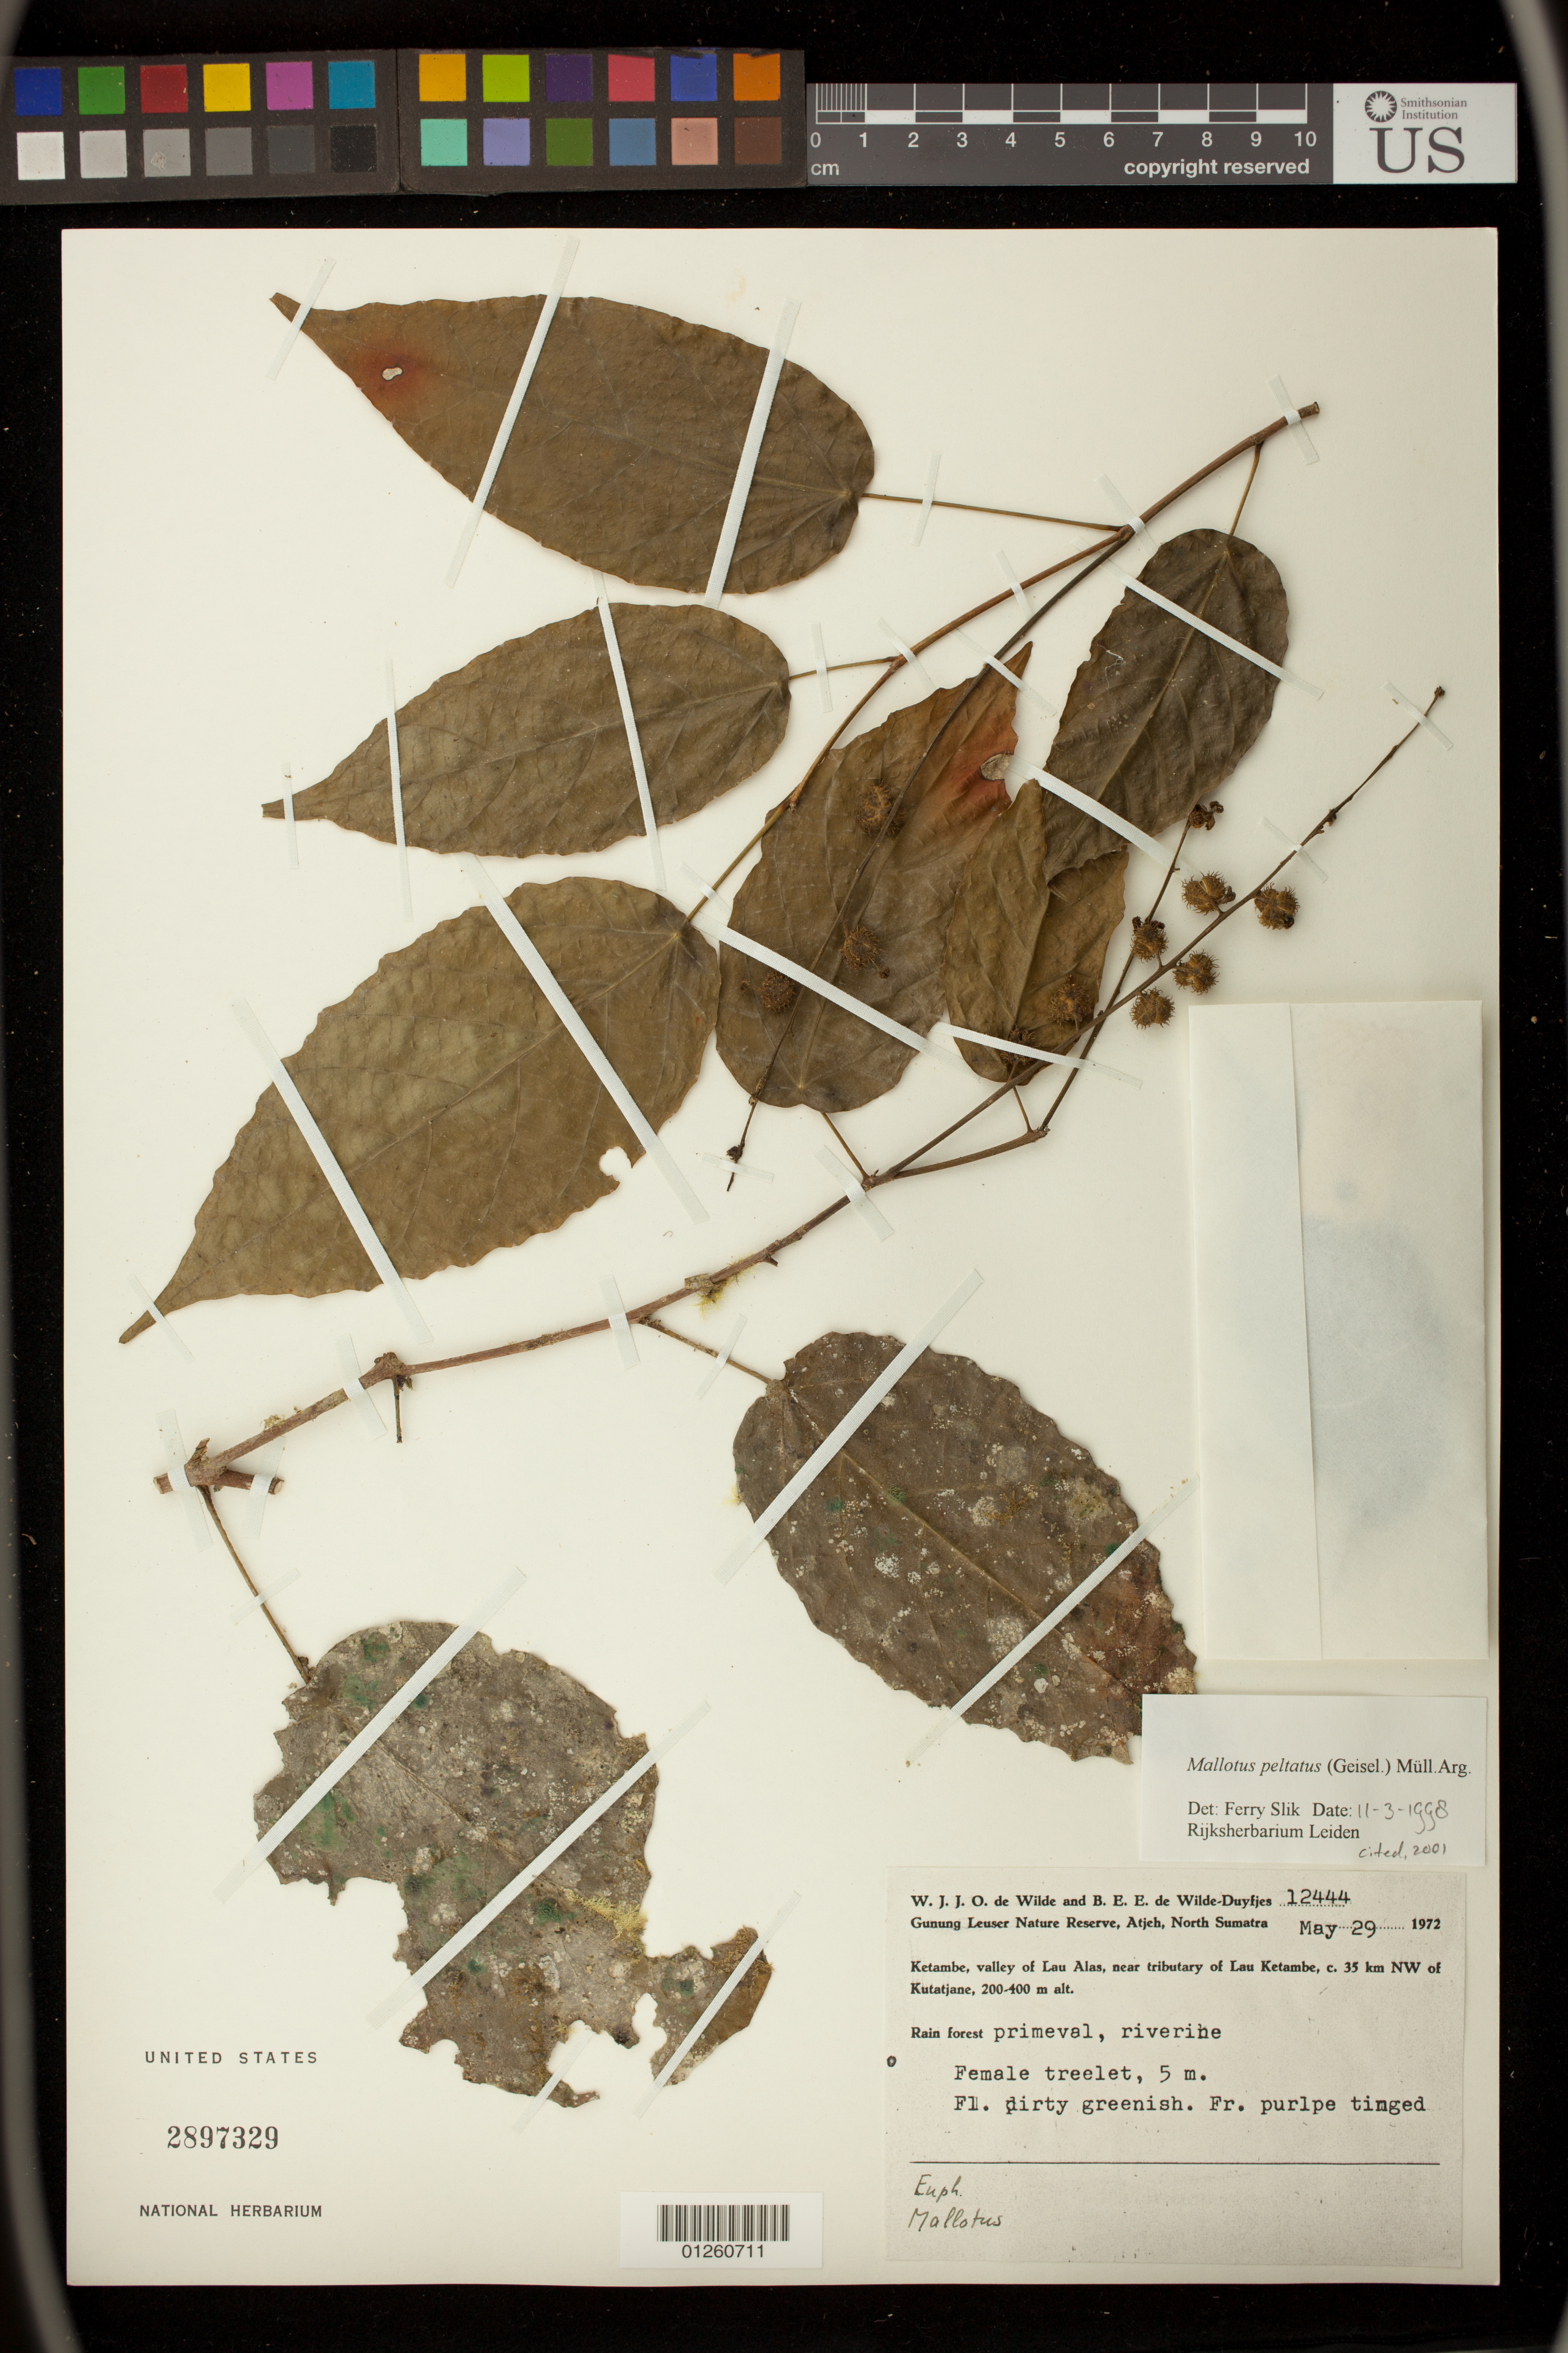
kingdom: Plantae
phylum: Tracheophyta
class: Magnoliopsida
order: Malpighiales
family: Euphorbiaceae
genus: Mallotus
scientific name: Mallotus peltatus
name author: (Geiseler) Müll. Arg.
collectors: W. J. de Wilde & B. E. de Wilde-Duyfjes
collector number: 12444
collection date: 1972-05-29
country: Indonesia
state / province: Sumatra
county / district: Aceh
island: Sumatra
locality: Ketambe, valley of Lau Alas, near tributary of Lau Ketambe, c. 35 km NW of Kutatjane.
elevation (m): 200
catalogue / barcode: US 2897329